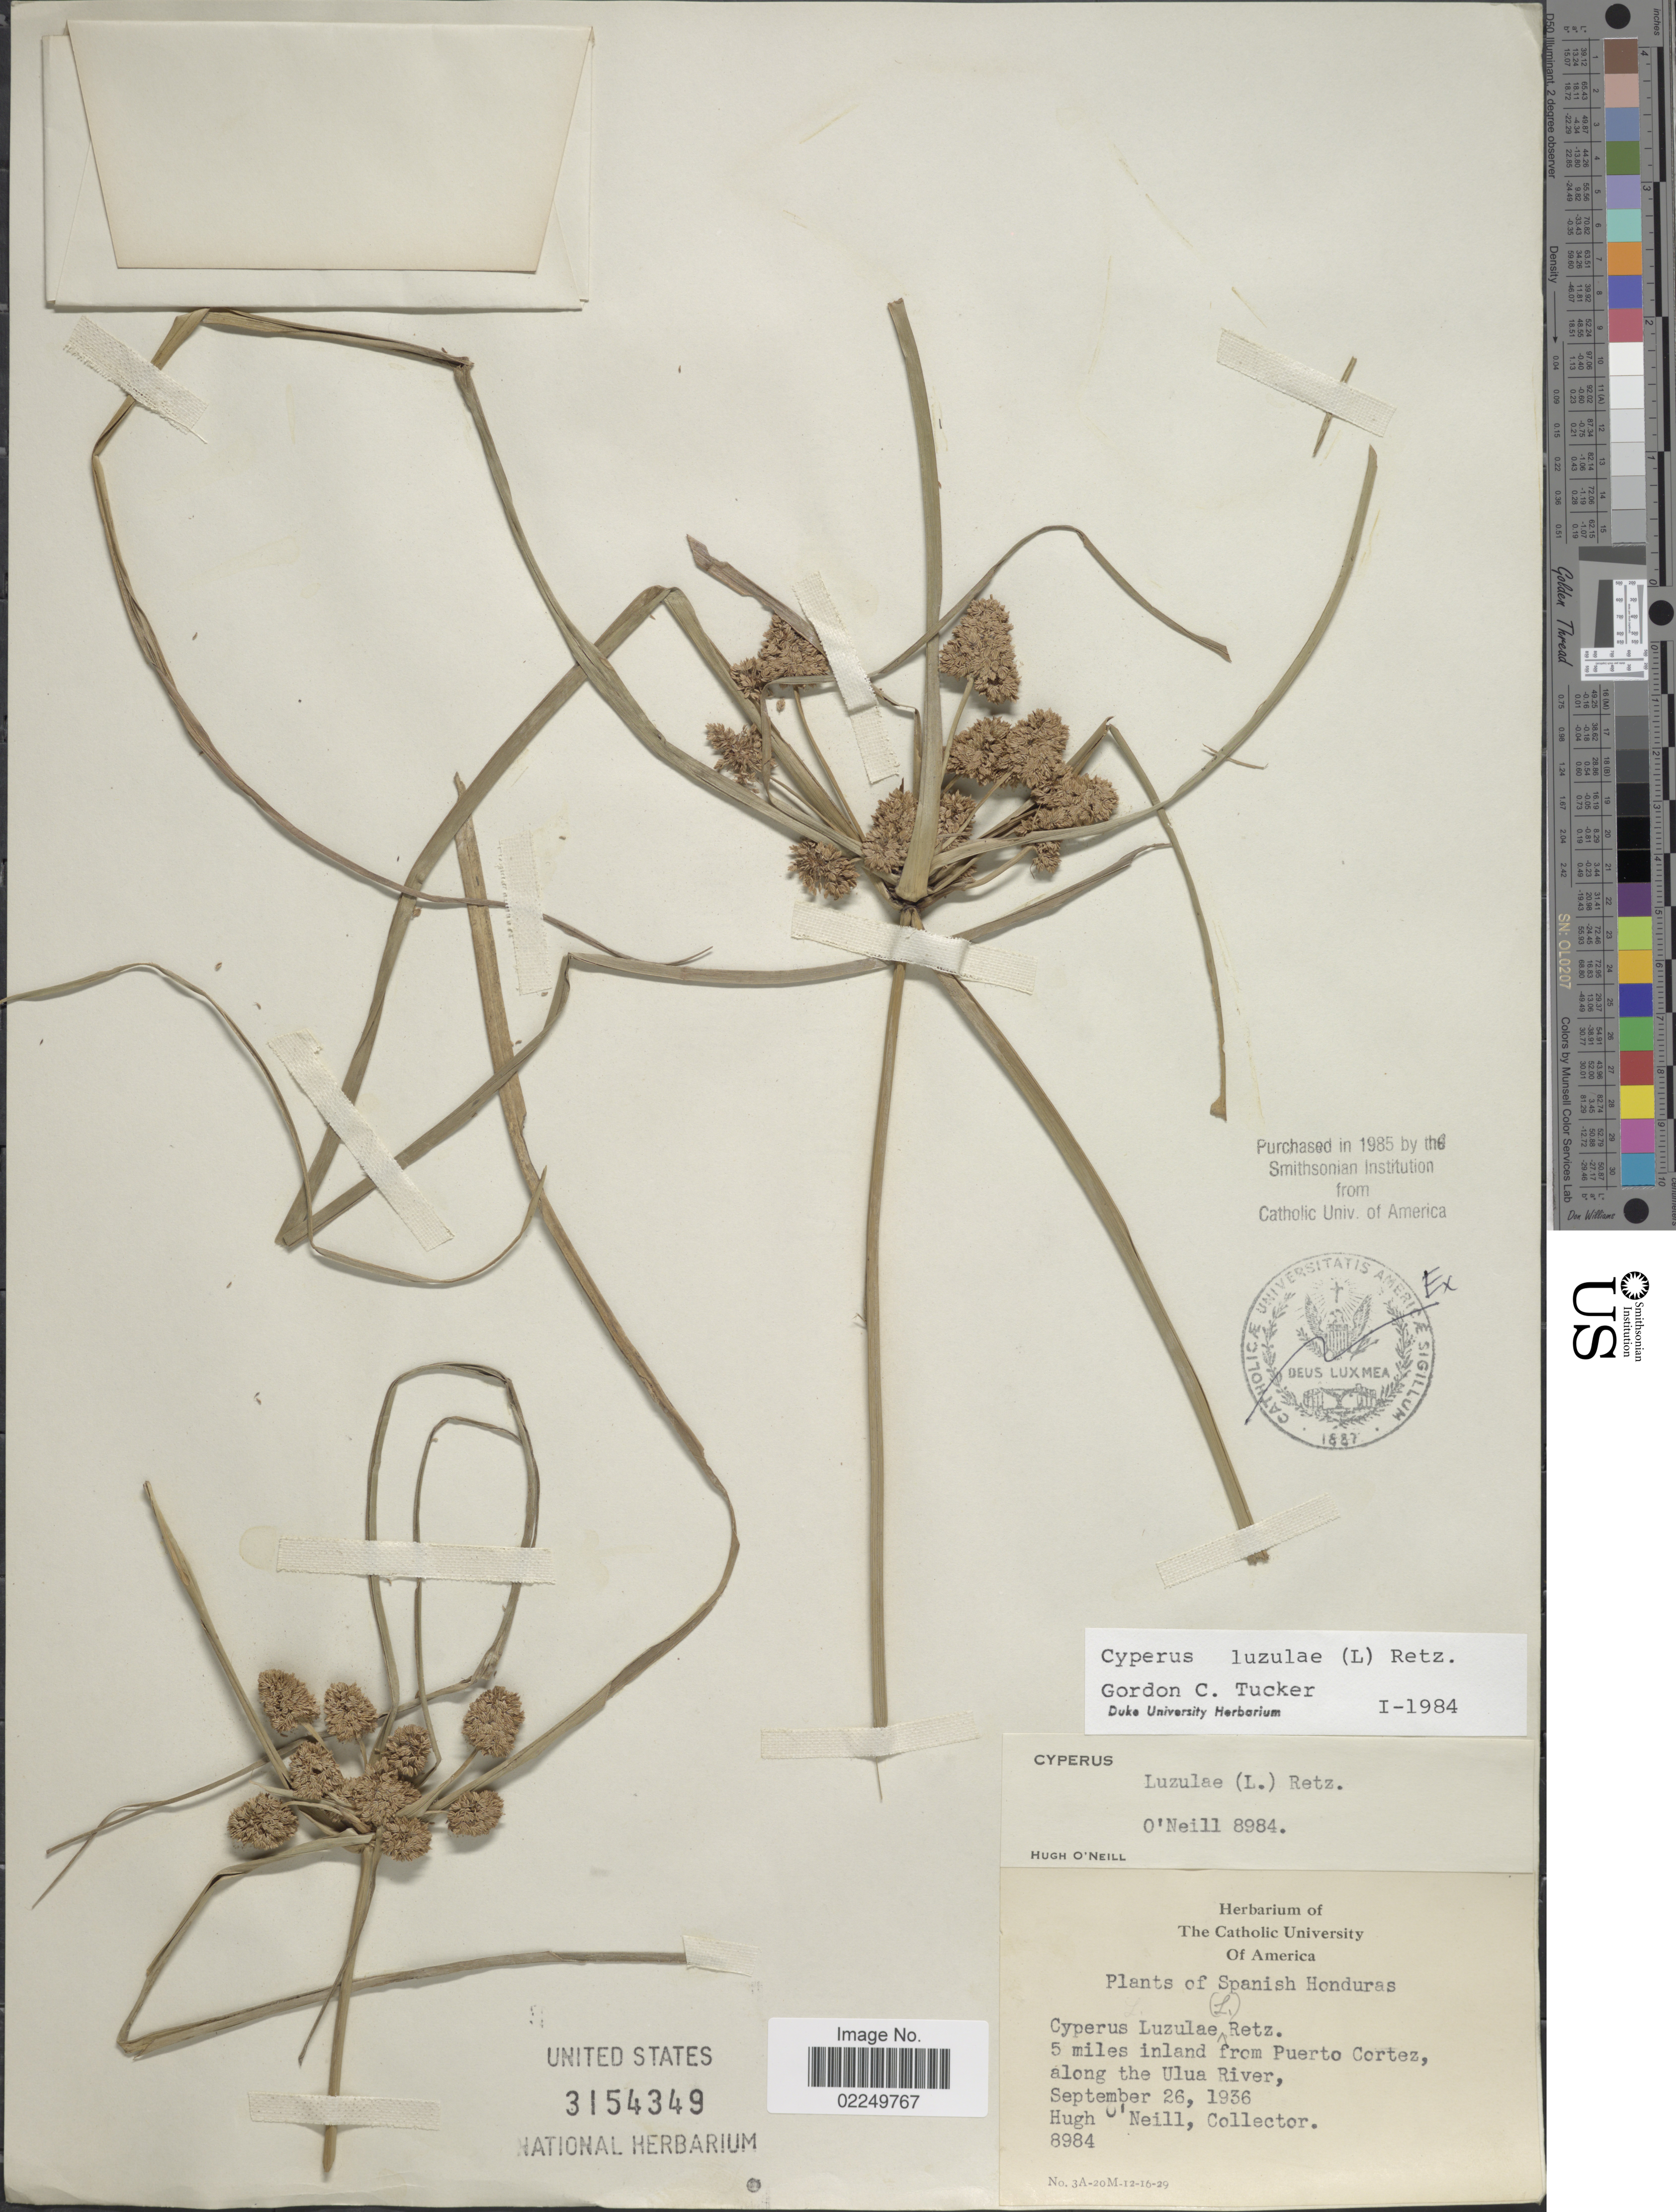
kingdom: Plantae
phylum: Tracheophyta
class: Liliopsida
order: Poales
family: Cyperaceae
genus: Cyperus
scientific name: Cyperus luzulae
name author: (L.) Rottb. ex Retz.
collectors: H. O'Neill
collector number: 8984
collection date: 1936-09-26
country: Honduras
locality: Spanish Honduras, 5 miles inland from Puerto Cortez, along the Ulua River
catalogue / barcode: US 3154349